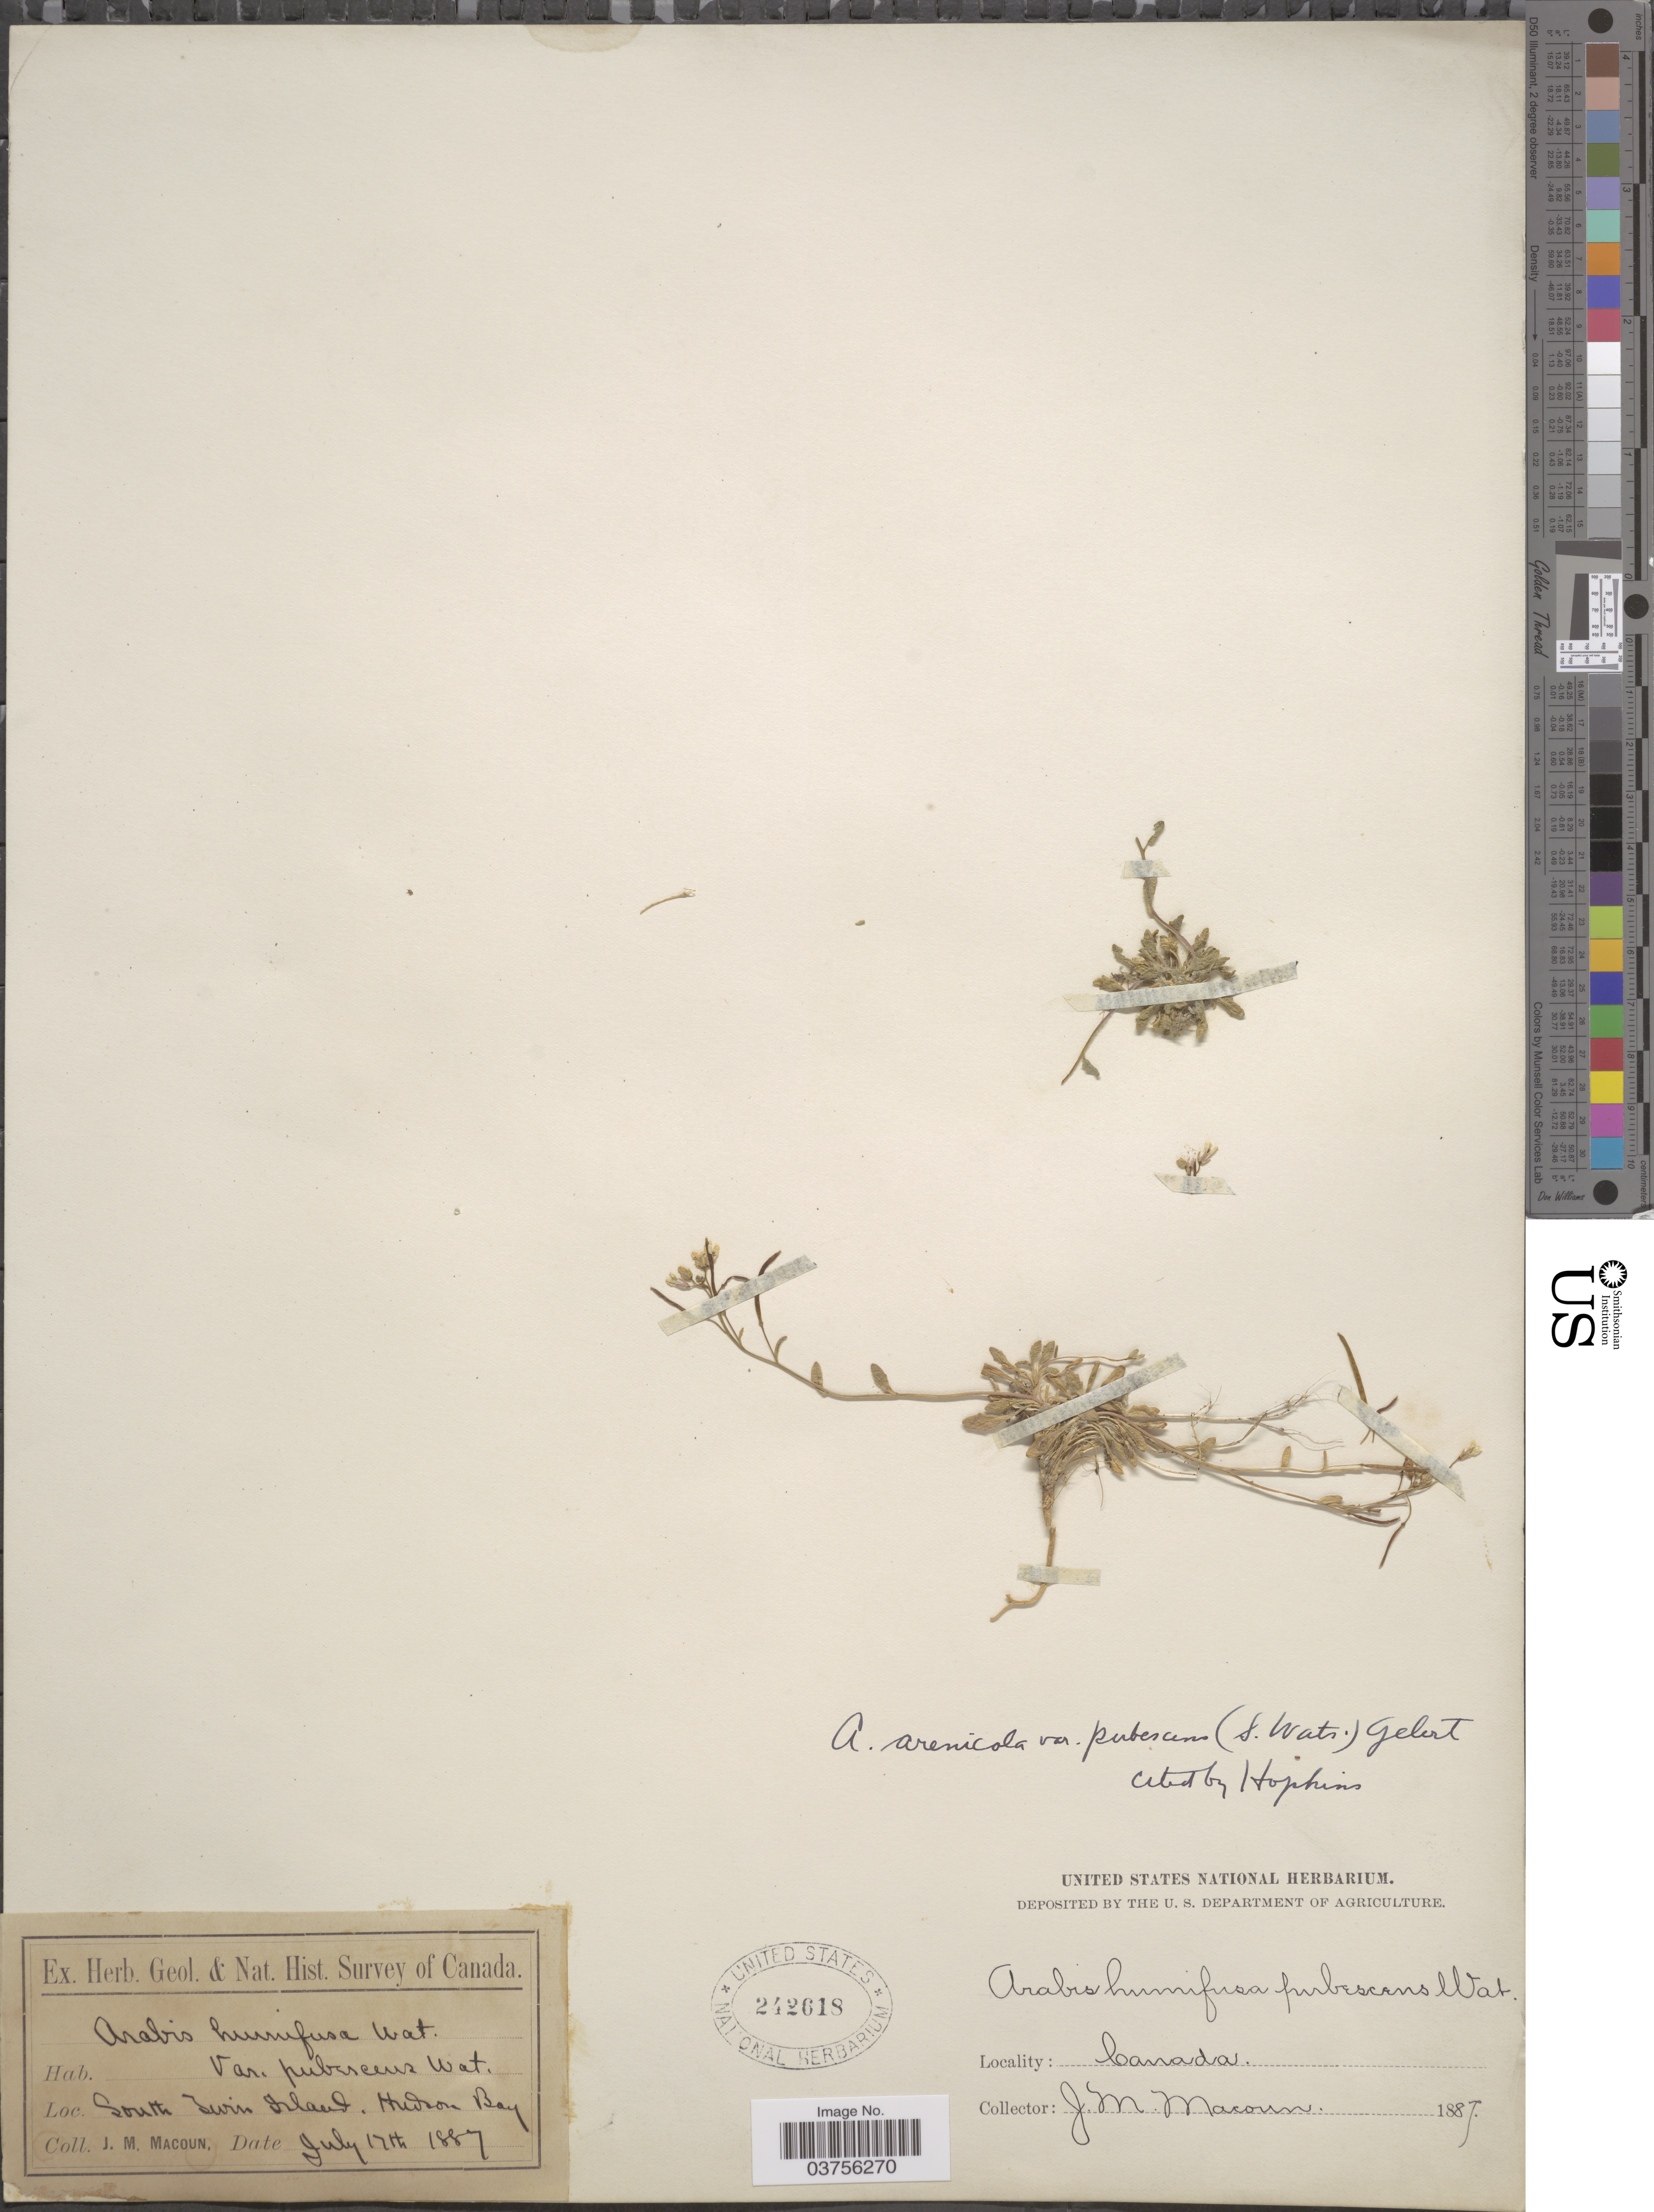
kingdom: Plantae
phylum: Tracheophyta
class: Magnoliopsida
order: Brassicales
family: Brassicaceae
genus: Arabis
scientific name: Arabis arenicola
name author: (Richardson ex Hook.) Gelert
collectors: J. M. Macoun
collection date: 1887-07-17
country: Canada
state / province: Nunavut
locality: South Twin Island. Hudson Bay.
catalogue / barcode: US 242618